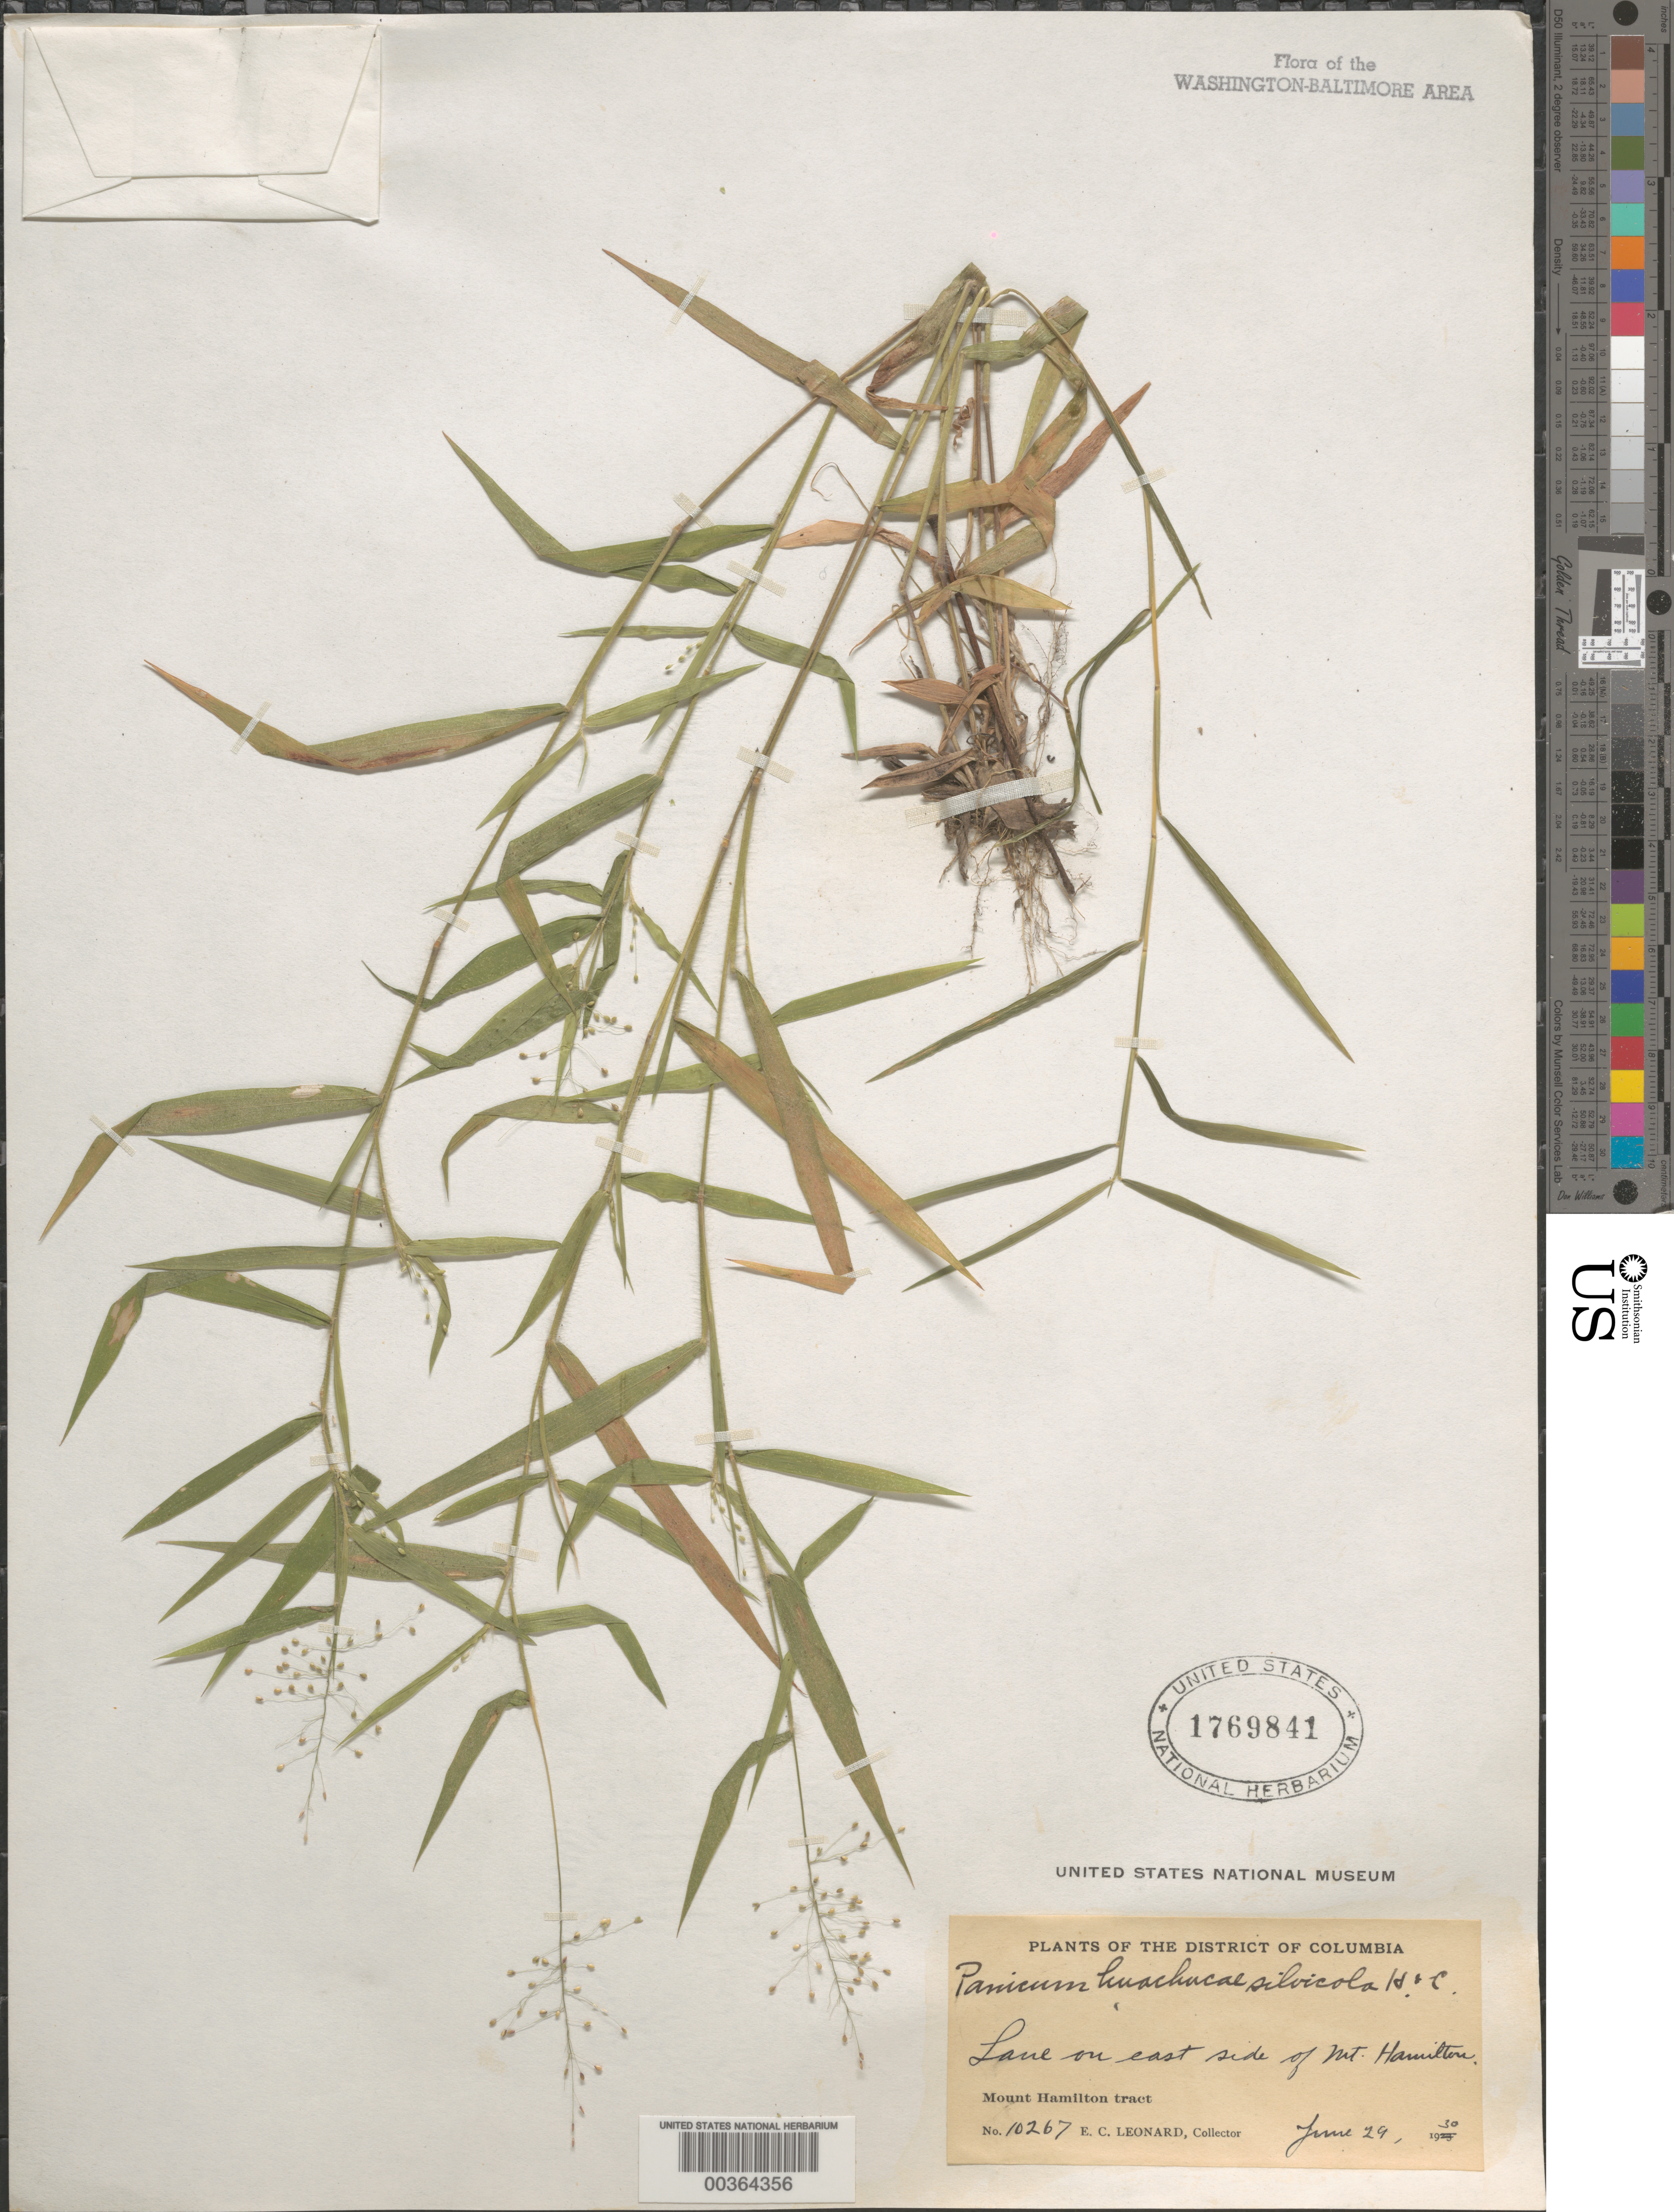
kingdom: Plantae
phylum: Tracheophyta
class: Liliopsida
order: Poales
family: Poaceae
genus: Dichanthelium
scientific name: Dichanthelium acuminatum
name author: (Sw.) Gould & C.A. Clark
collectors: E. C. Leonard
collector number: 10267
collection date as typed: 29 Jun 1930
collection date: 1930-06-29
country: United States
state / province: District of Columbia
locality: Mount Hamilton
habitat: Lane on e side of mt hamilton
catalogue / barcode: US 1769841